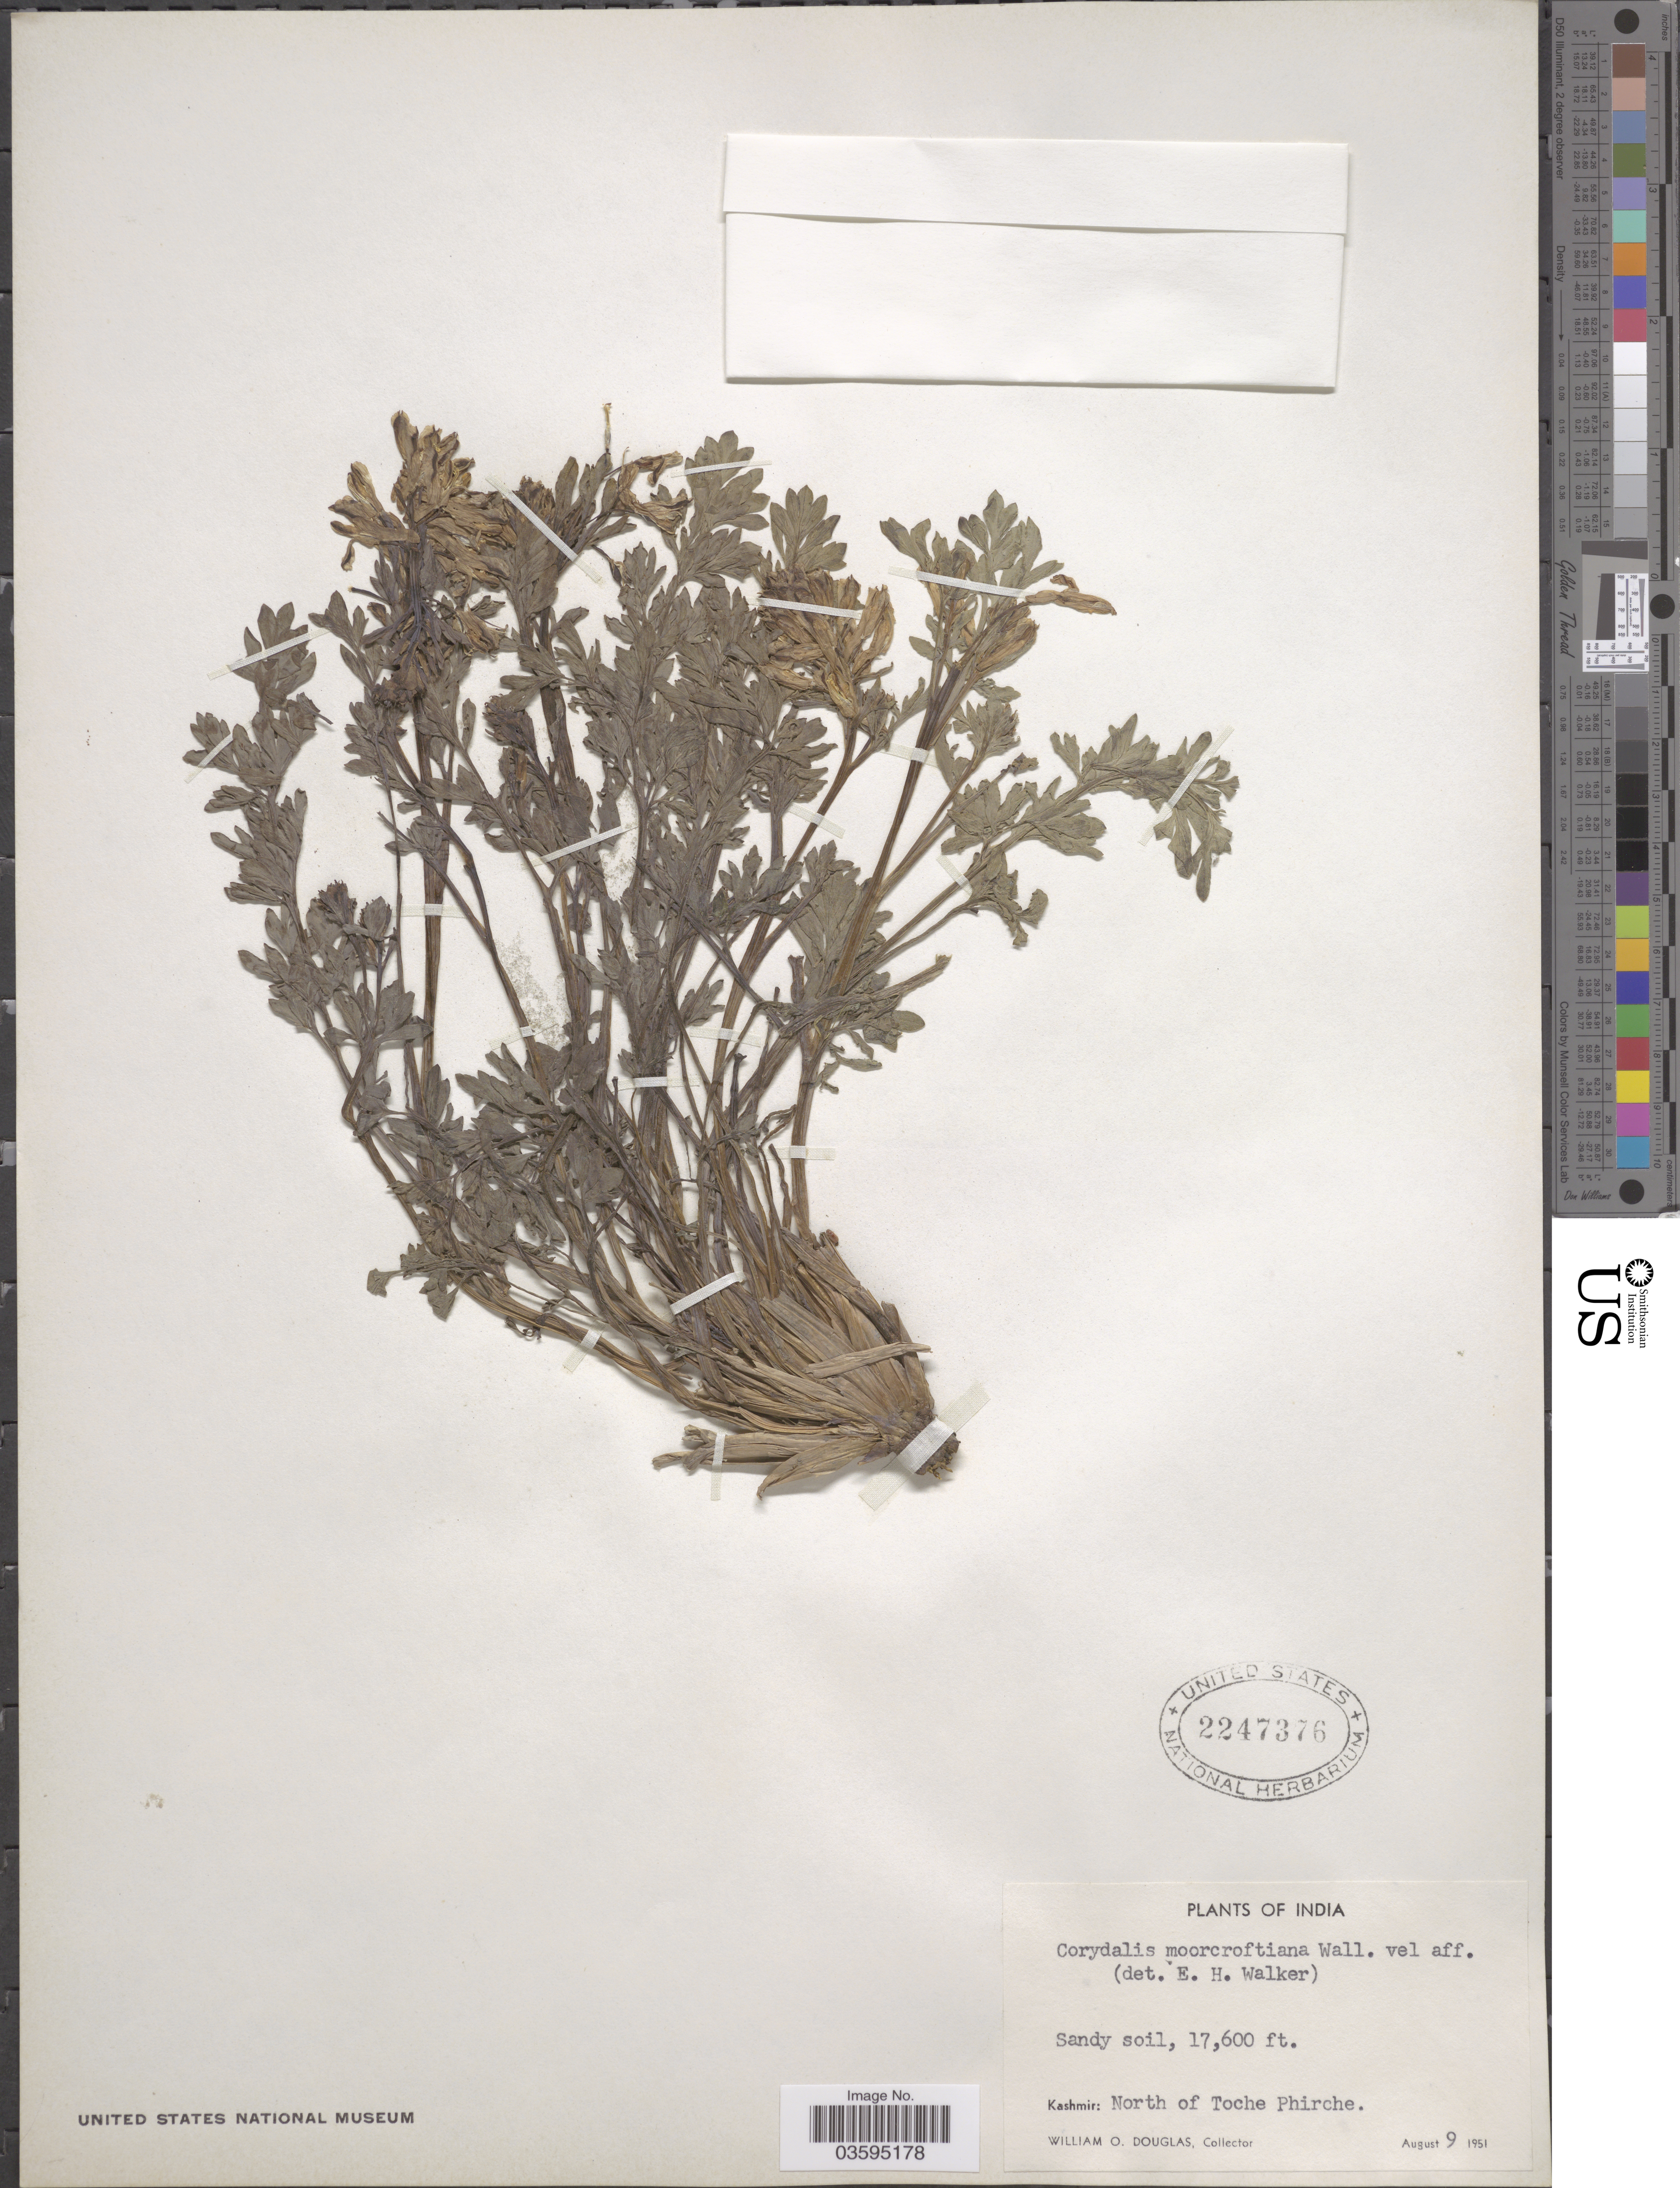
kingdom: Plantae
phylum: Tracheophyta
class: Magnoliopsida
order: Ranunculales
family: Papaveraceae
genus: Corydalis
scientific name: Corydalis moorcroftiana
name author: Wall. ex Hook. f. & Thomson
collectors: W. Douglas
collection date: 1951-08-09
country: India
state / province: Jammu and Kashmir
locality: Kashmir: North of Toche Phirche.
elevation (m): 5364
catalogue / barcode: US 2247376